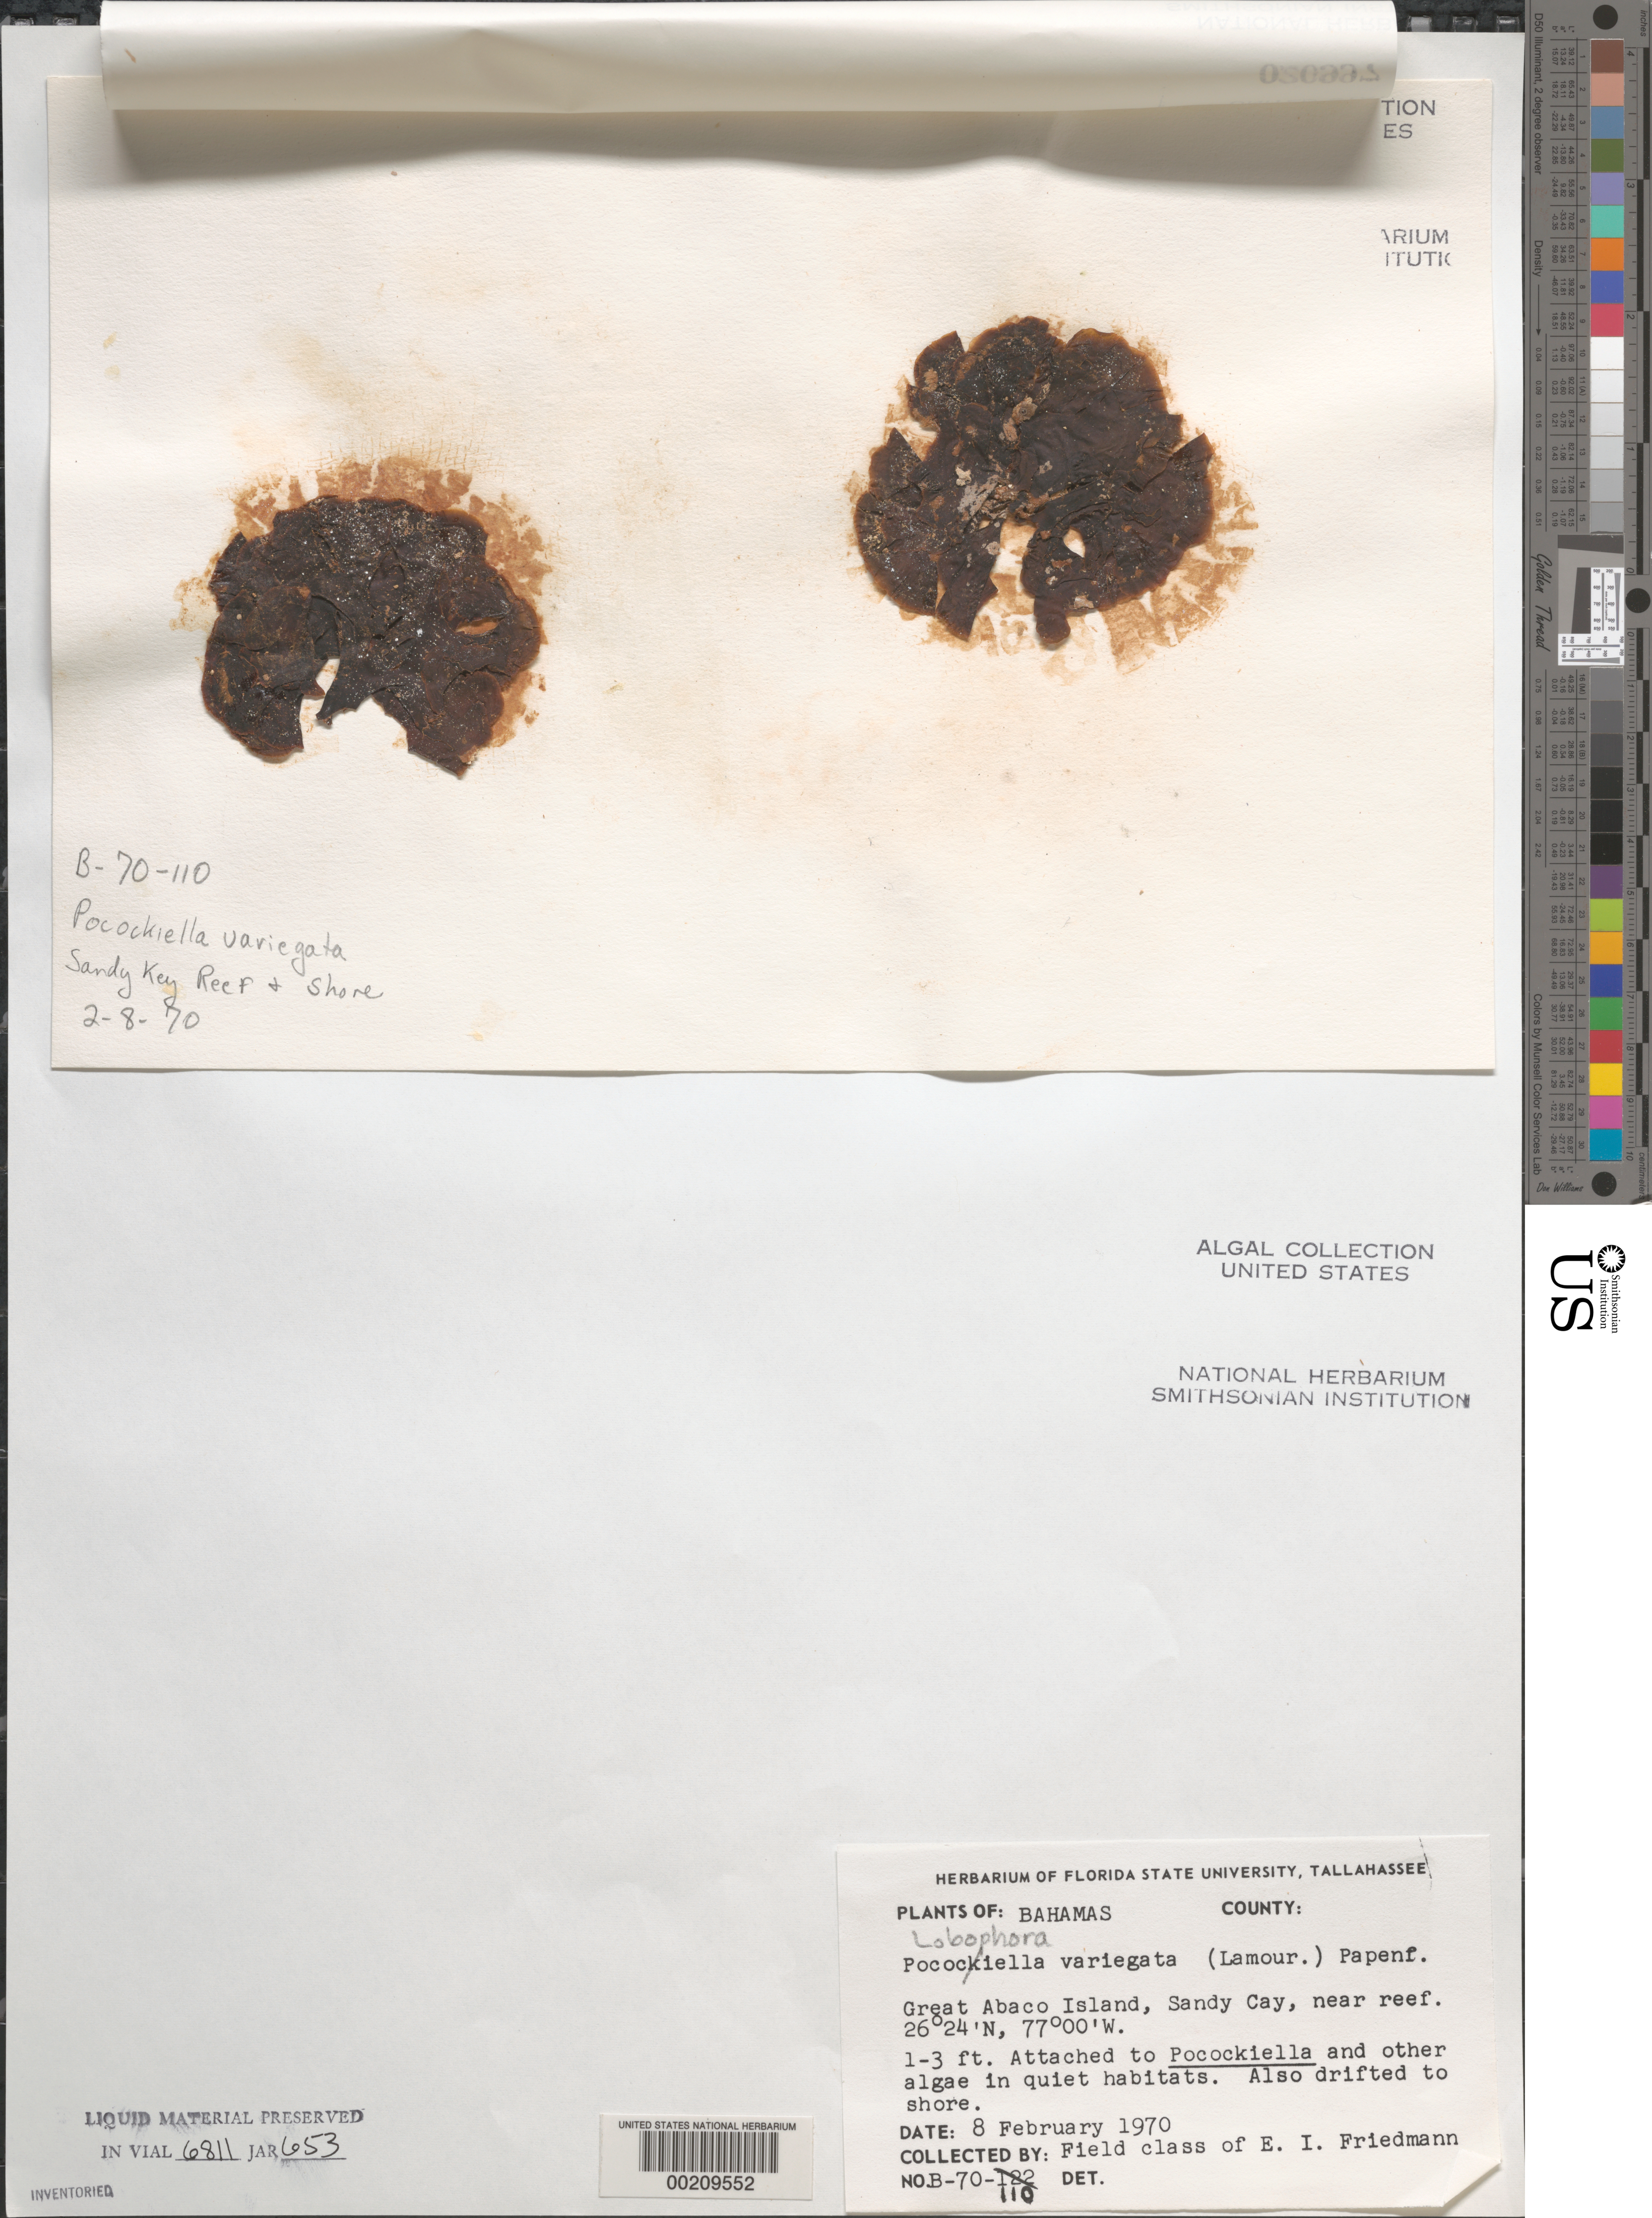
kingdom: Chromista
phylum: Ochrophyta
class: Phaeophyceae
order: Dictyotales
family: Dictyotaceae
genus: Lobophora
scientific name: Lobophora variegata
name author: (J.V.Lamouroux) Womersley & E.C. Oliveira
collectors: E. Friedmann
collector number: B-70-110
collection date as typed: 08 Feb 1970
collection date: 1970-02-08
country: Bahamas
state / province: Abaco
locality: Sandy cay reef, great abaco island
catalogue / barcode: US 20997